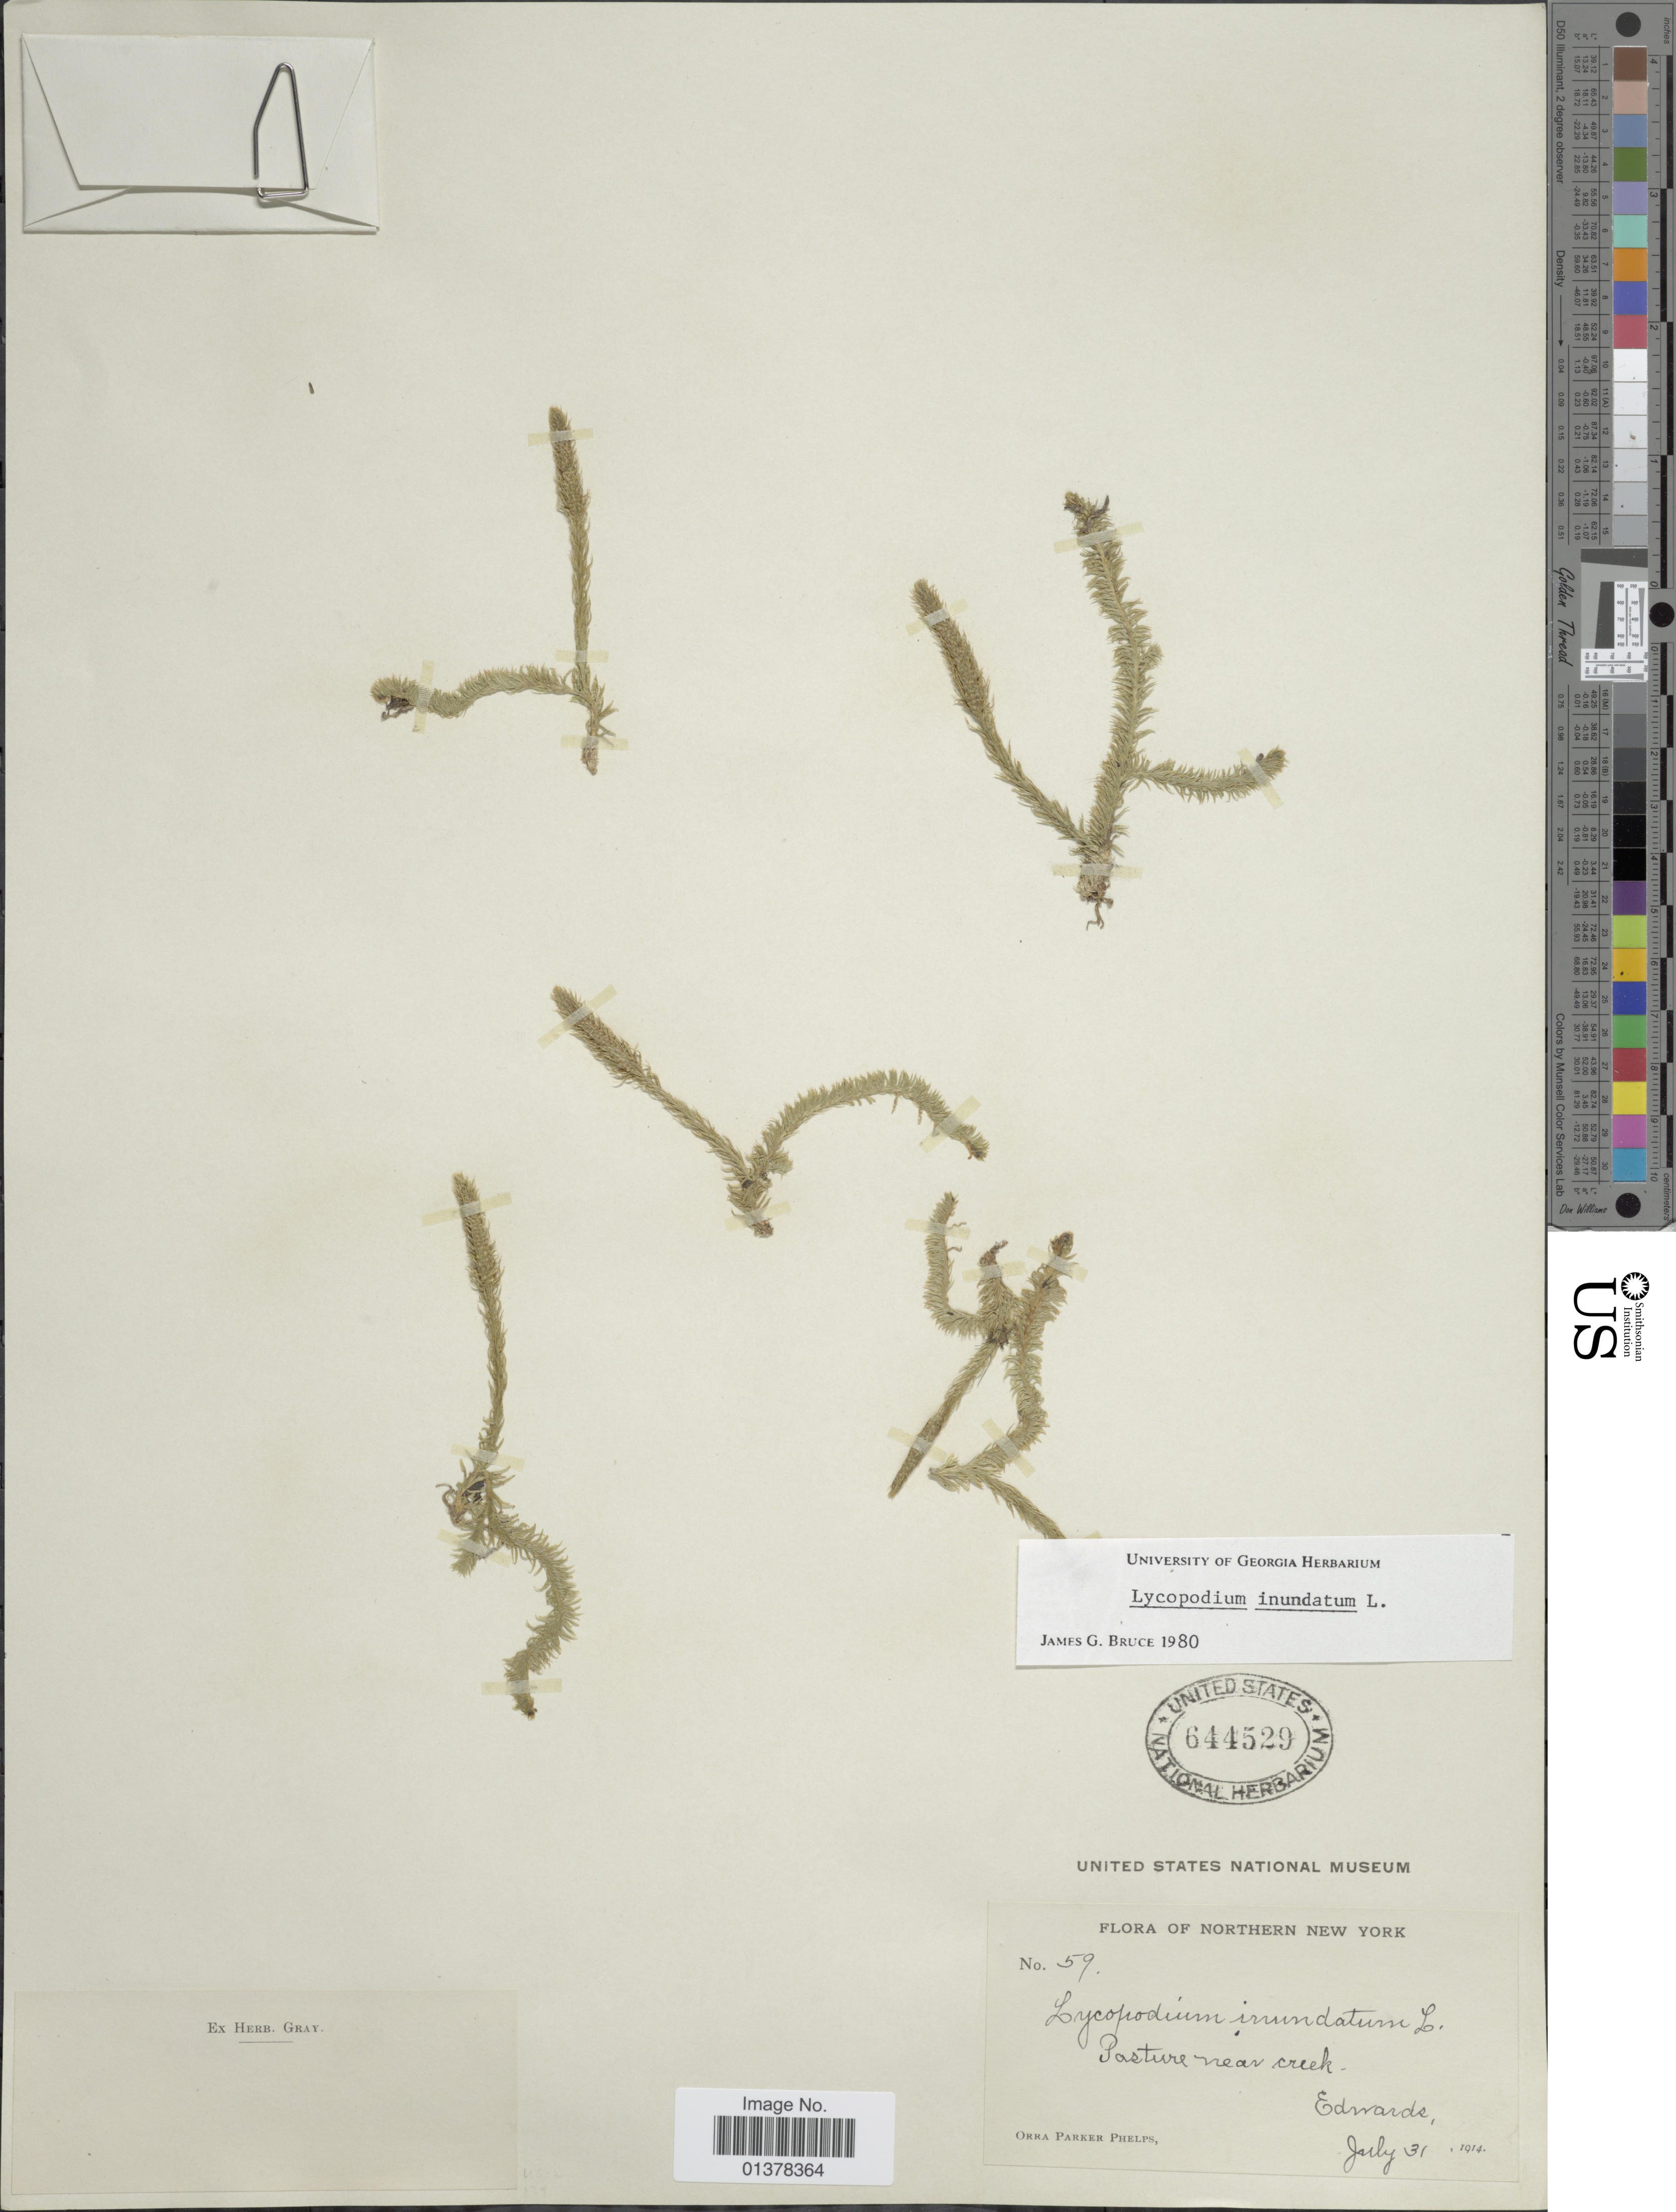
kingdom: Plantae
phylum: Tracheophyta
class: Lycopodiopsida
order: Lycopodiales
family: Lycopodiaceae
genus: Lycopodiella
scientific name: Lycopodiella inundata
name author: (L.) Holub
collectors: O. P. Phelps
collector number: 59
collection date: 1914-07-31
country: United States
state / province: New York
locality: Pasture near creek Edwards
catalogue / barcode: US 644529